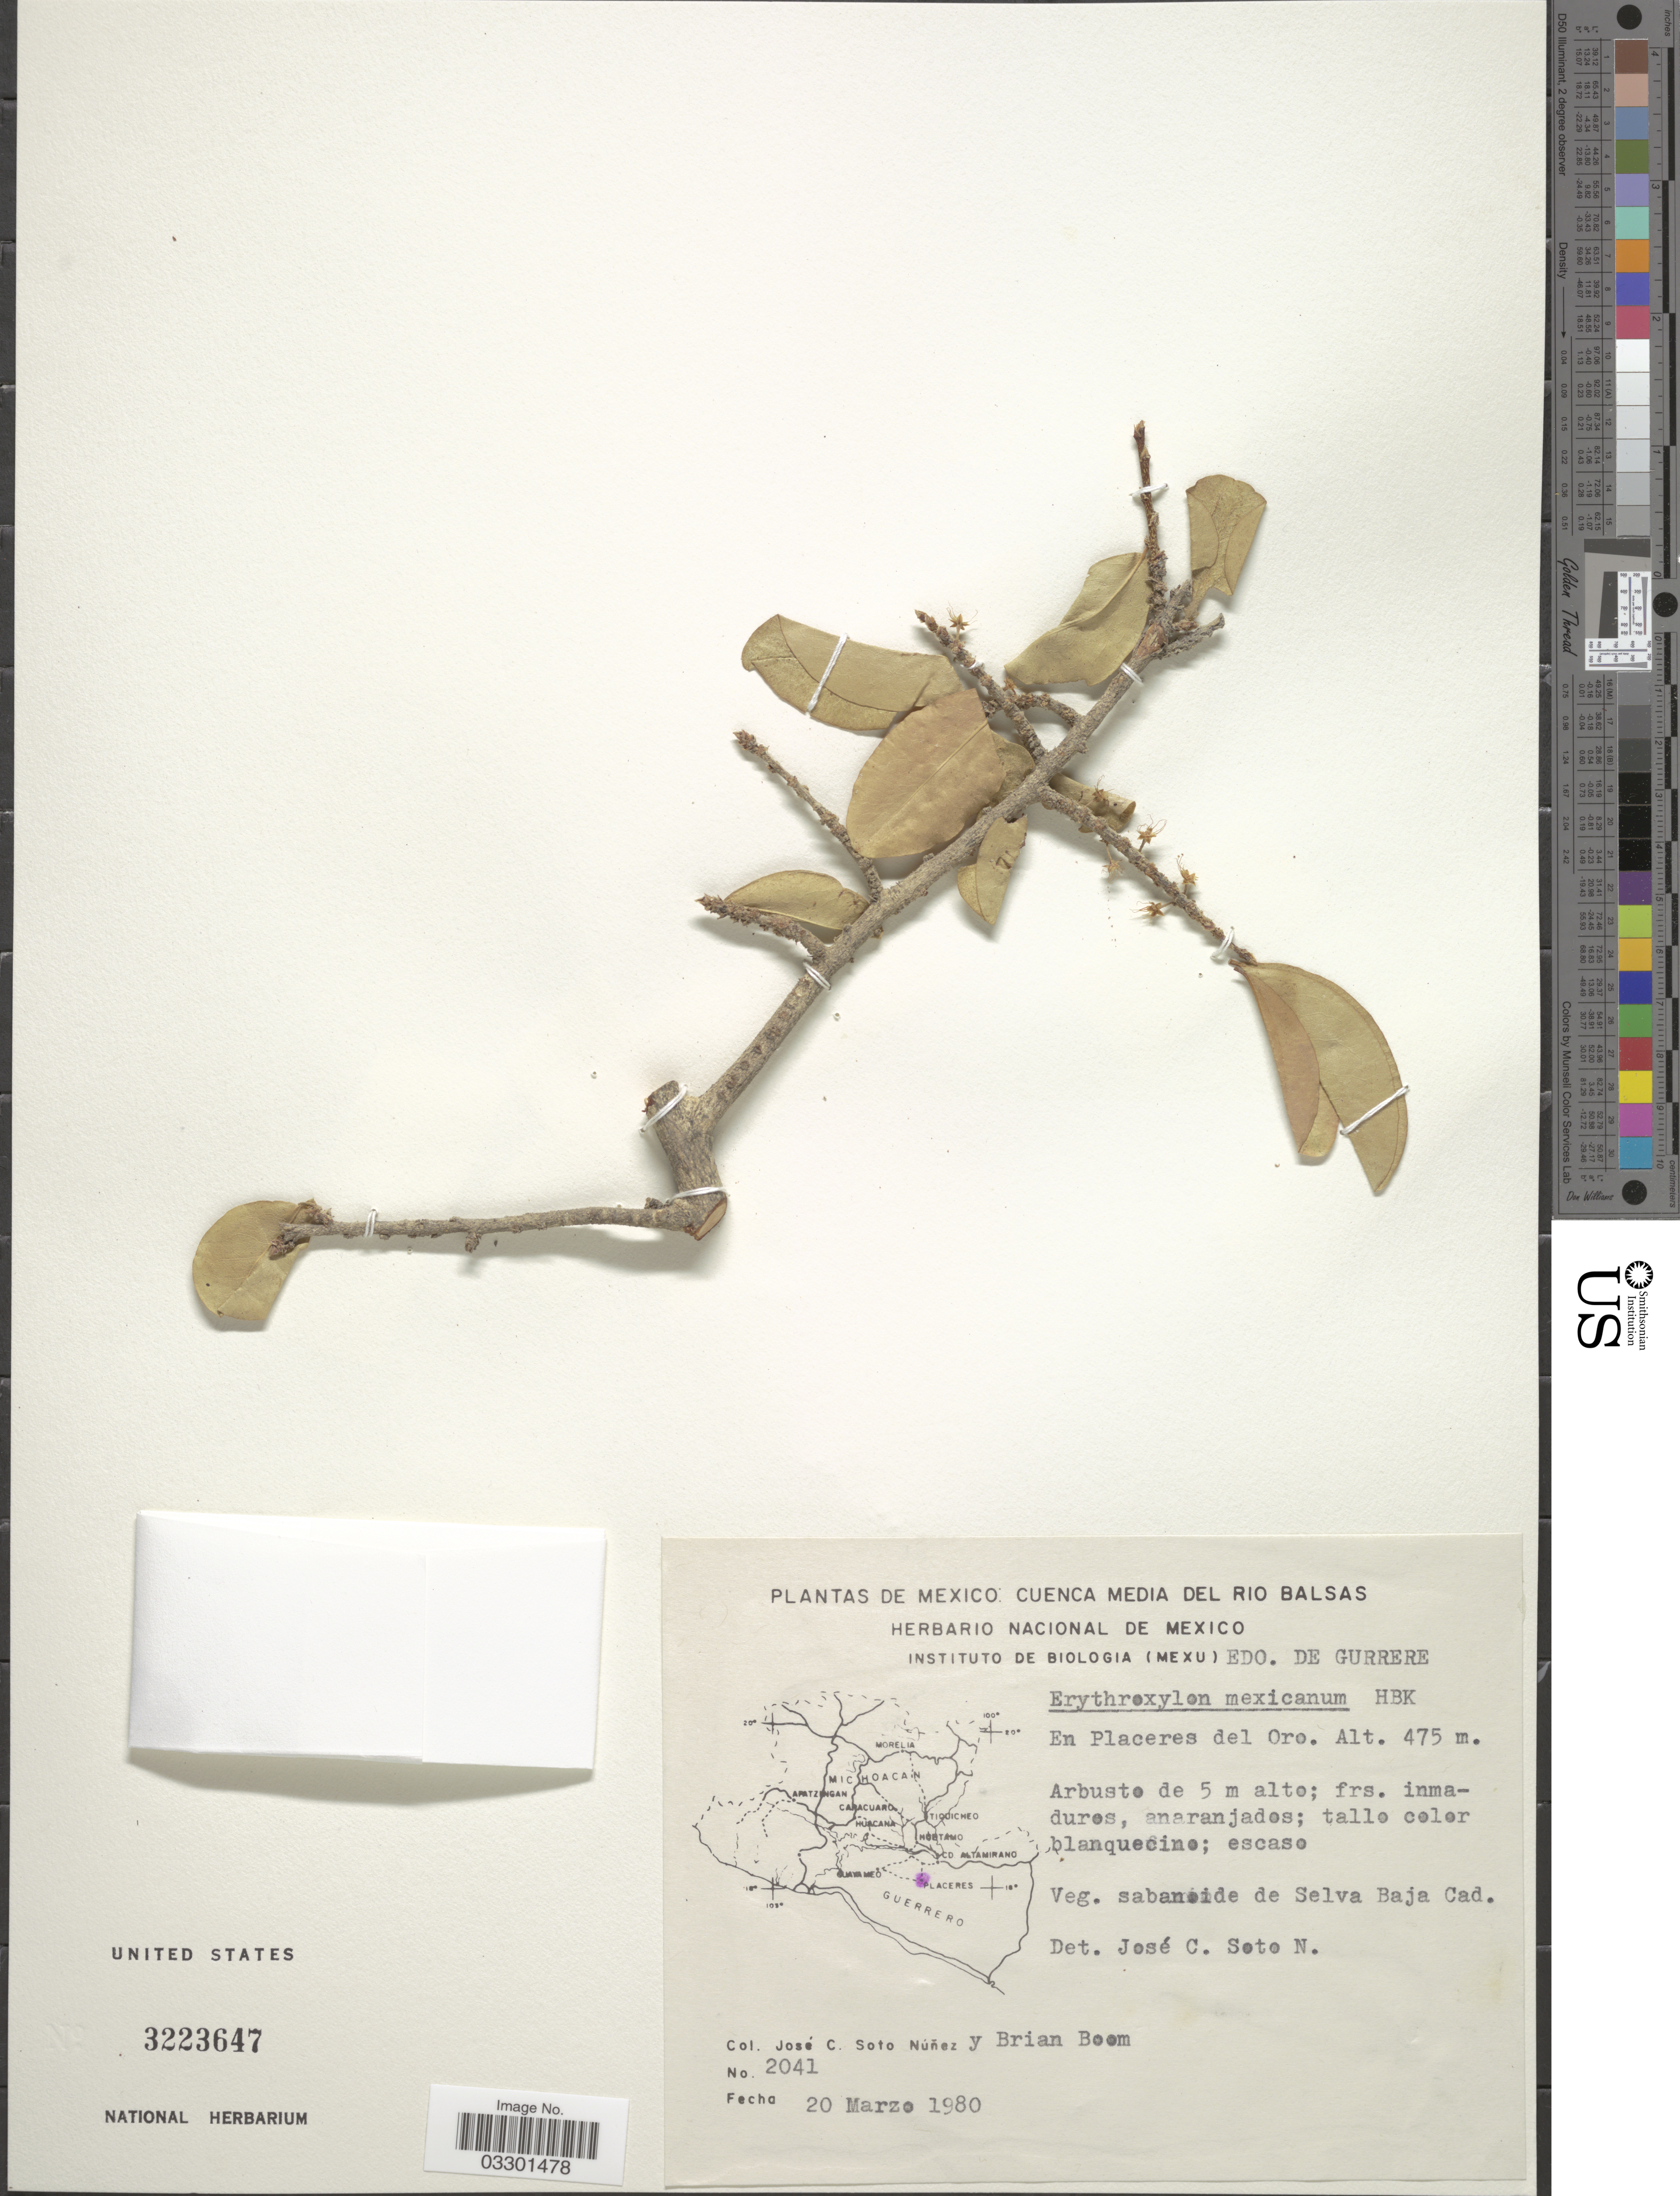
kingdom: Plantae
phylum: Tracheophyta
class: Magnoliopsida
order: Malpighiales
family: Erythroxylaceae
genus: Erythroxylum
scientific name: Erythroxylum mexicanum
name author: Kunth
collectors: J. Soto & B. M. Boom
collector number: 2041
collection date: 1980-03-20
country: Mexico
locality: Cuenca Media del Rio Balsas. En Placeres del Oro.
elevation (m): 475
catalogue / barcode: US 3223647